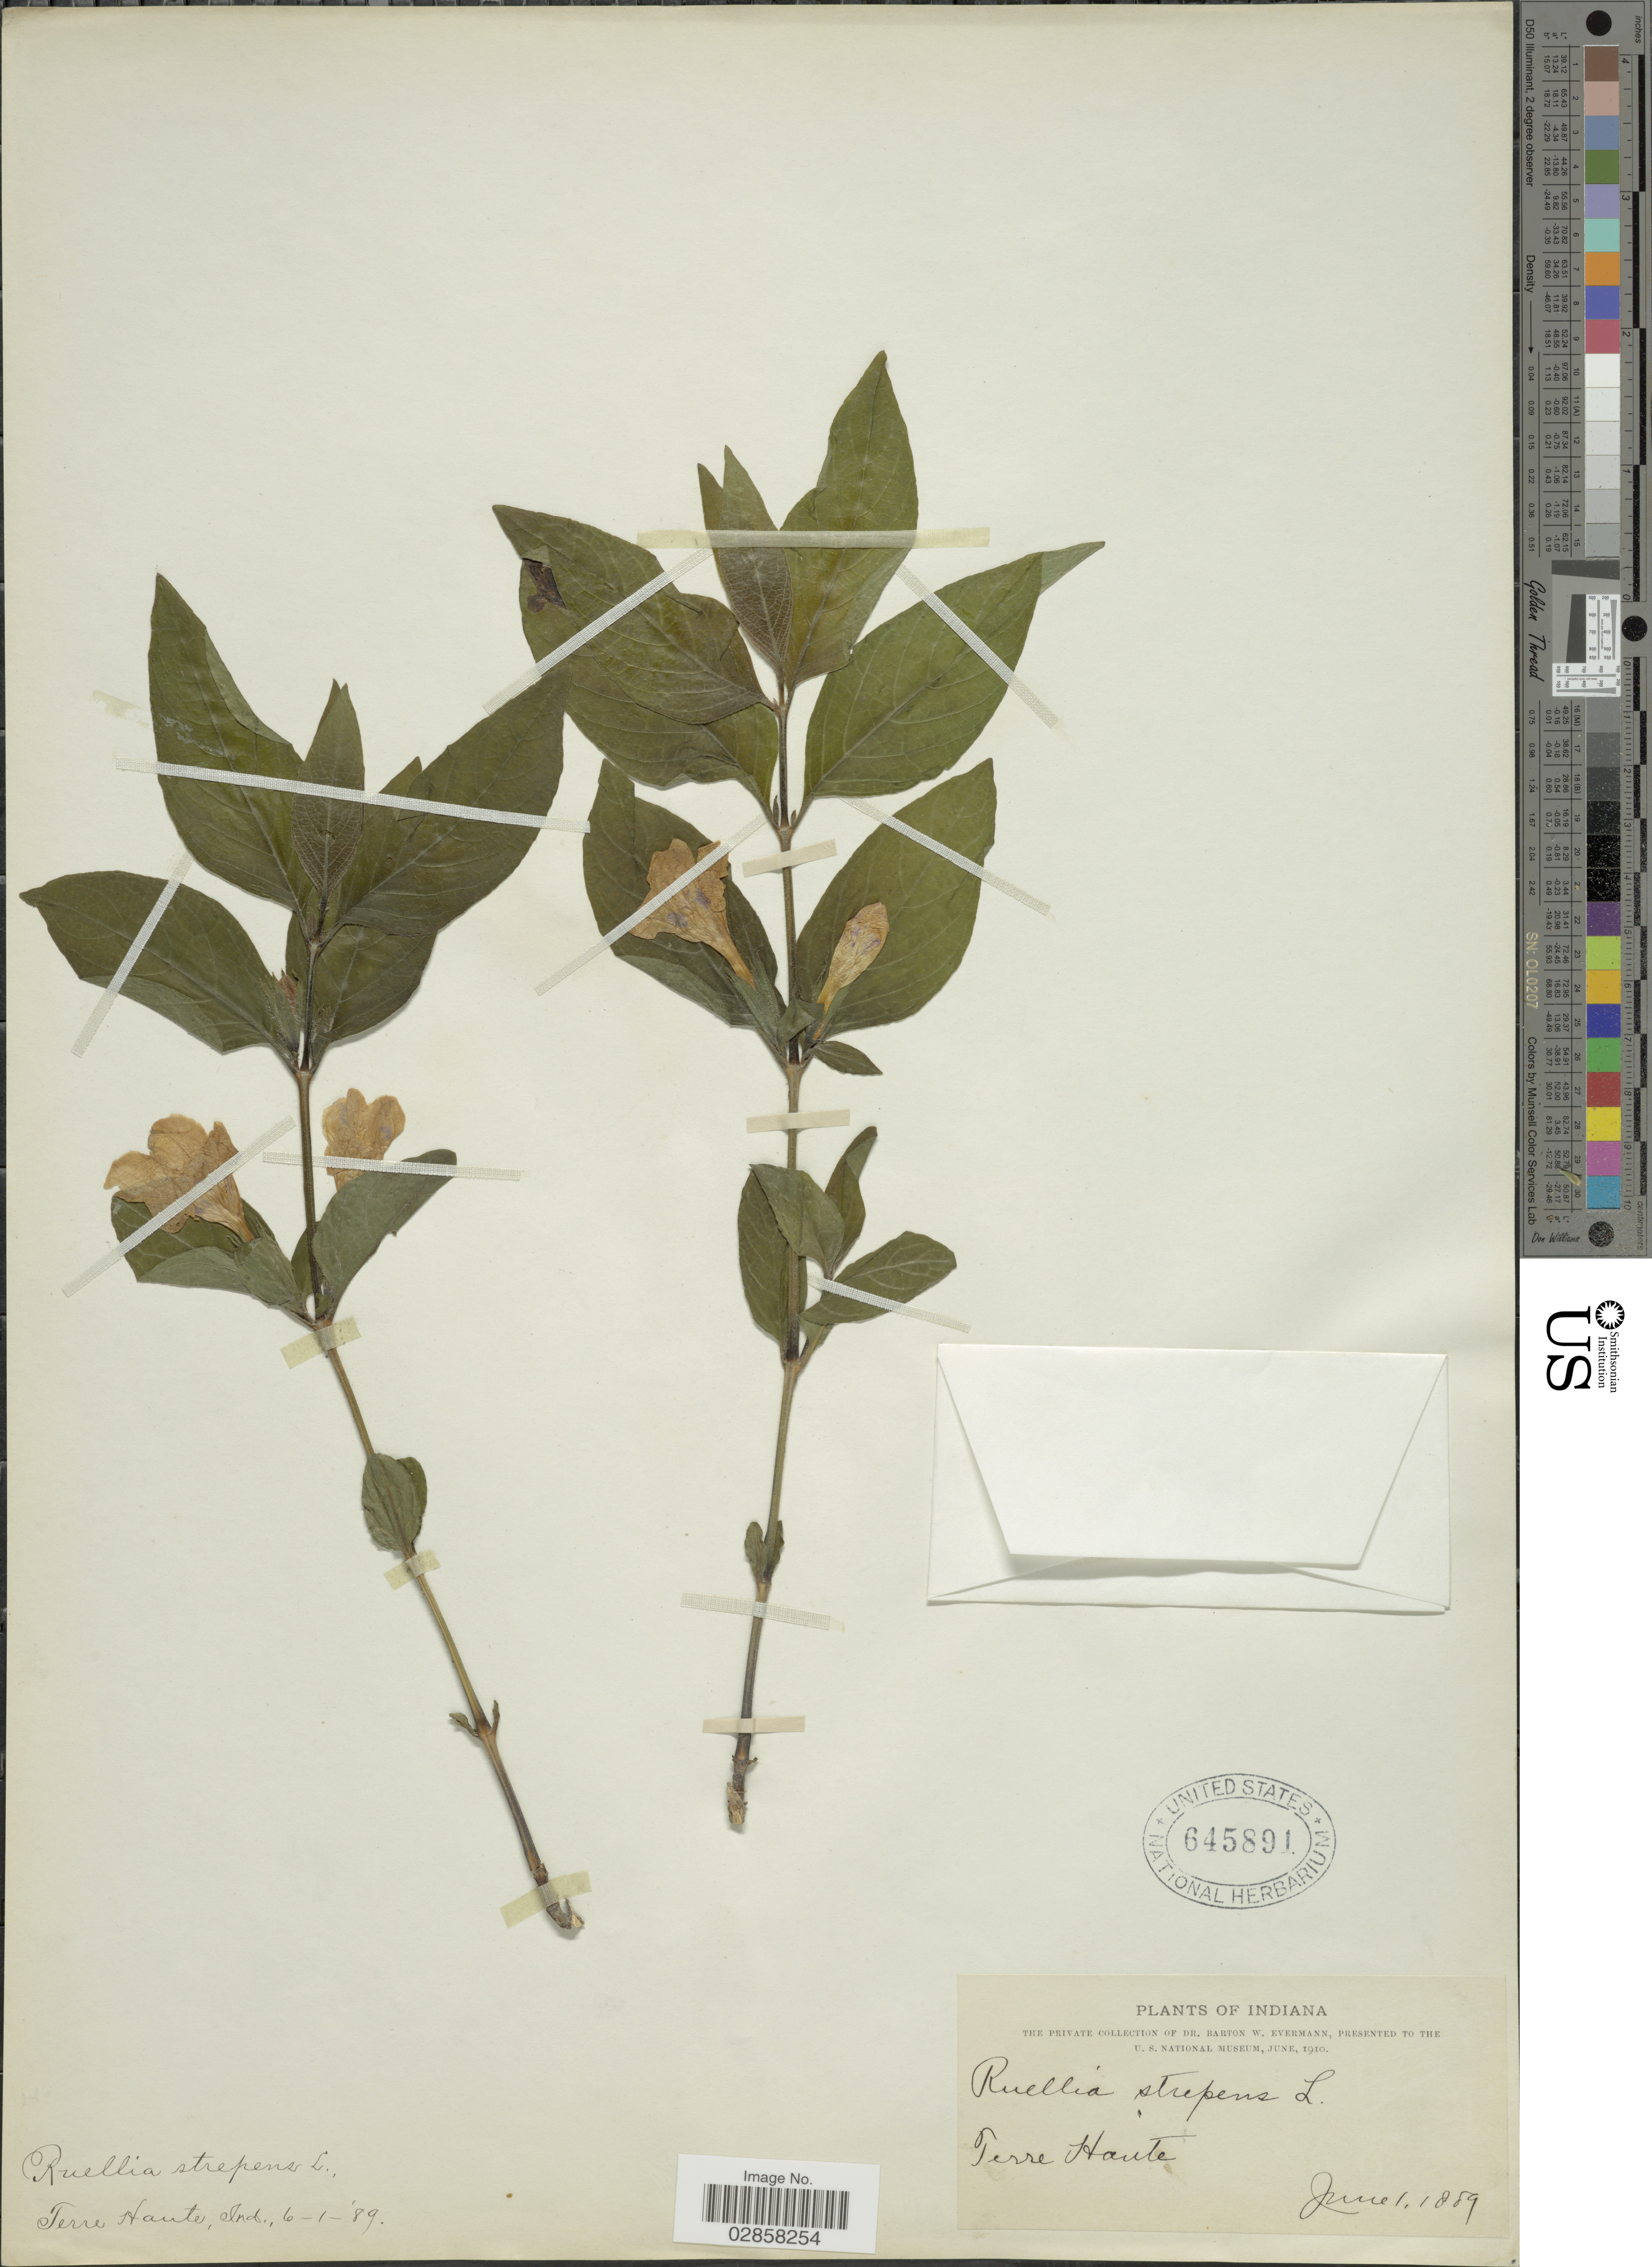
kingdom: Plantae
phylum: Tracheophyta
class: Magnoliopsida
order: Lamiales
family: Acanthaceae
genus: Ruellia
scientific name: Ruellia strepens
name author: L.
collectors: B. W. Evermann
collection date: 1889-06-01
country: United States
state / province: Indiana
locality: Terre Haute.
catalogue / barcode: US 645891